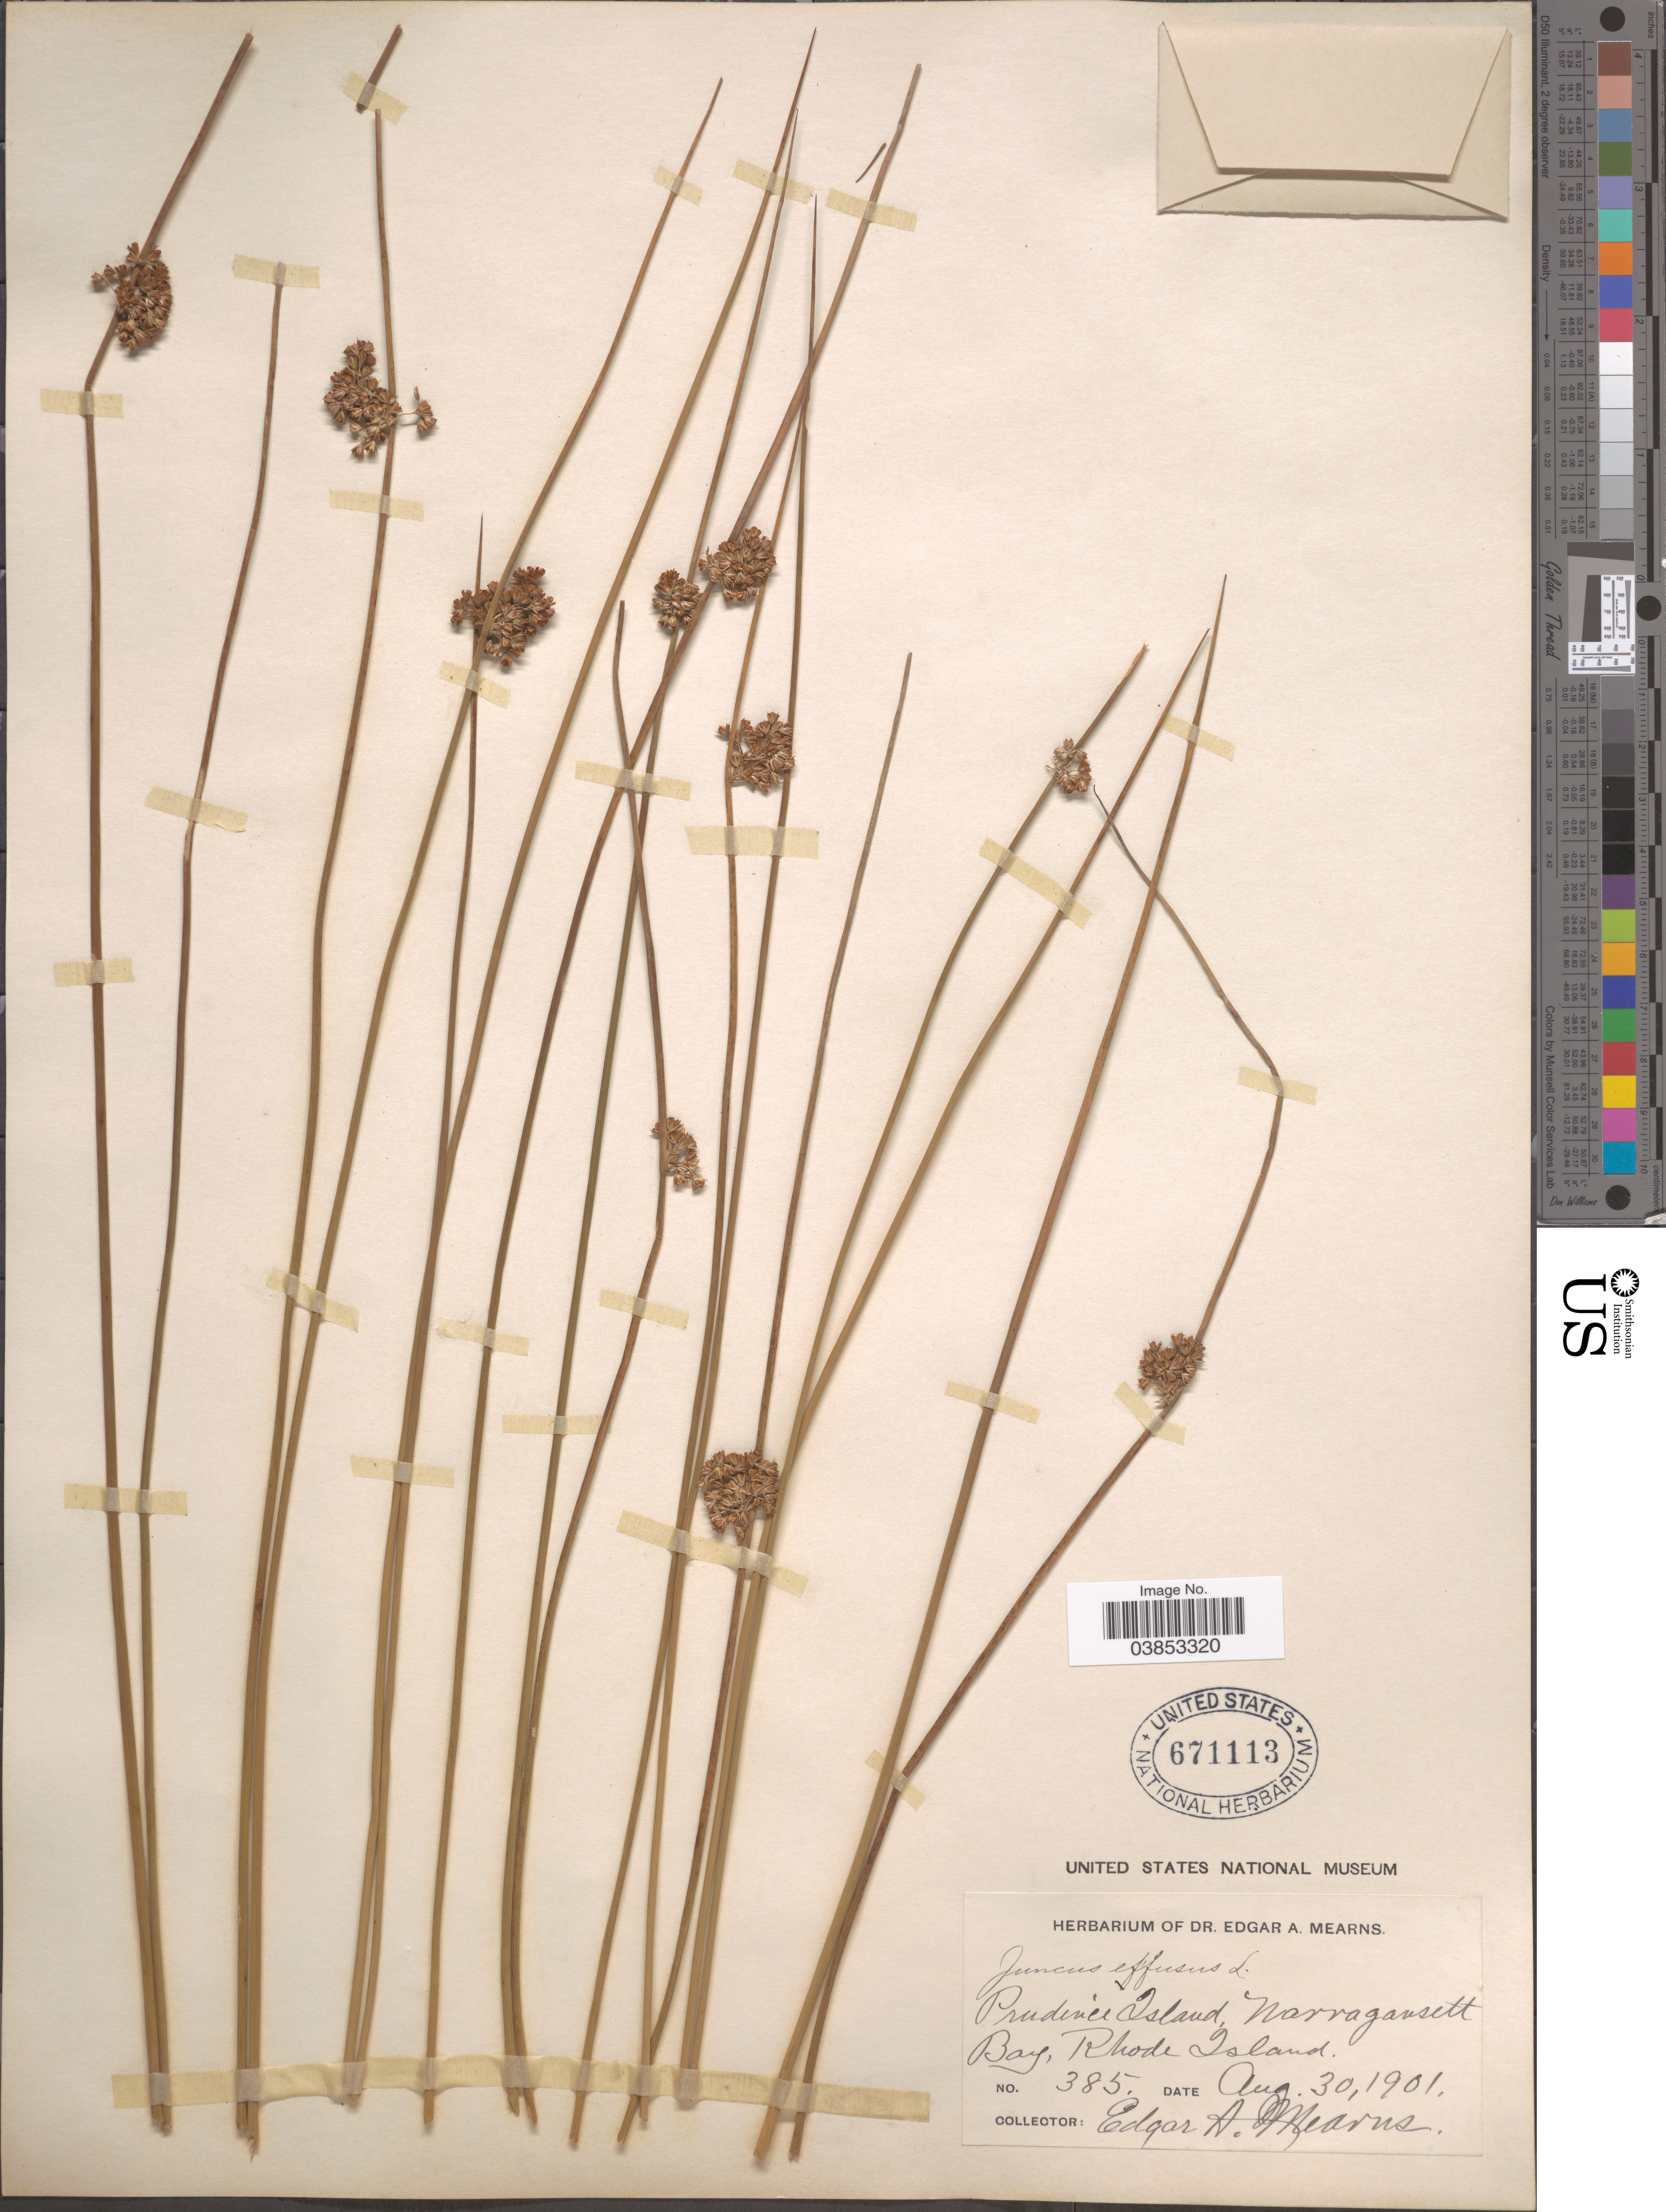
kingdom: Plantae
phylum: Tracheophyta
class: Liliopsida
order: Poales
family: Juncaceae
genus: Juncus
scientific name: Juncus effusus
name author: L.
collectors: E. A. Mearns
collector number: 385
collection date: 1901-08-30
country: United States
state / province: Rhode Island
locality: Prudence Island, Narragansett Bay.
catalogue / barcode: US 671113